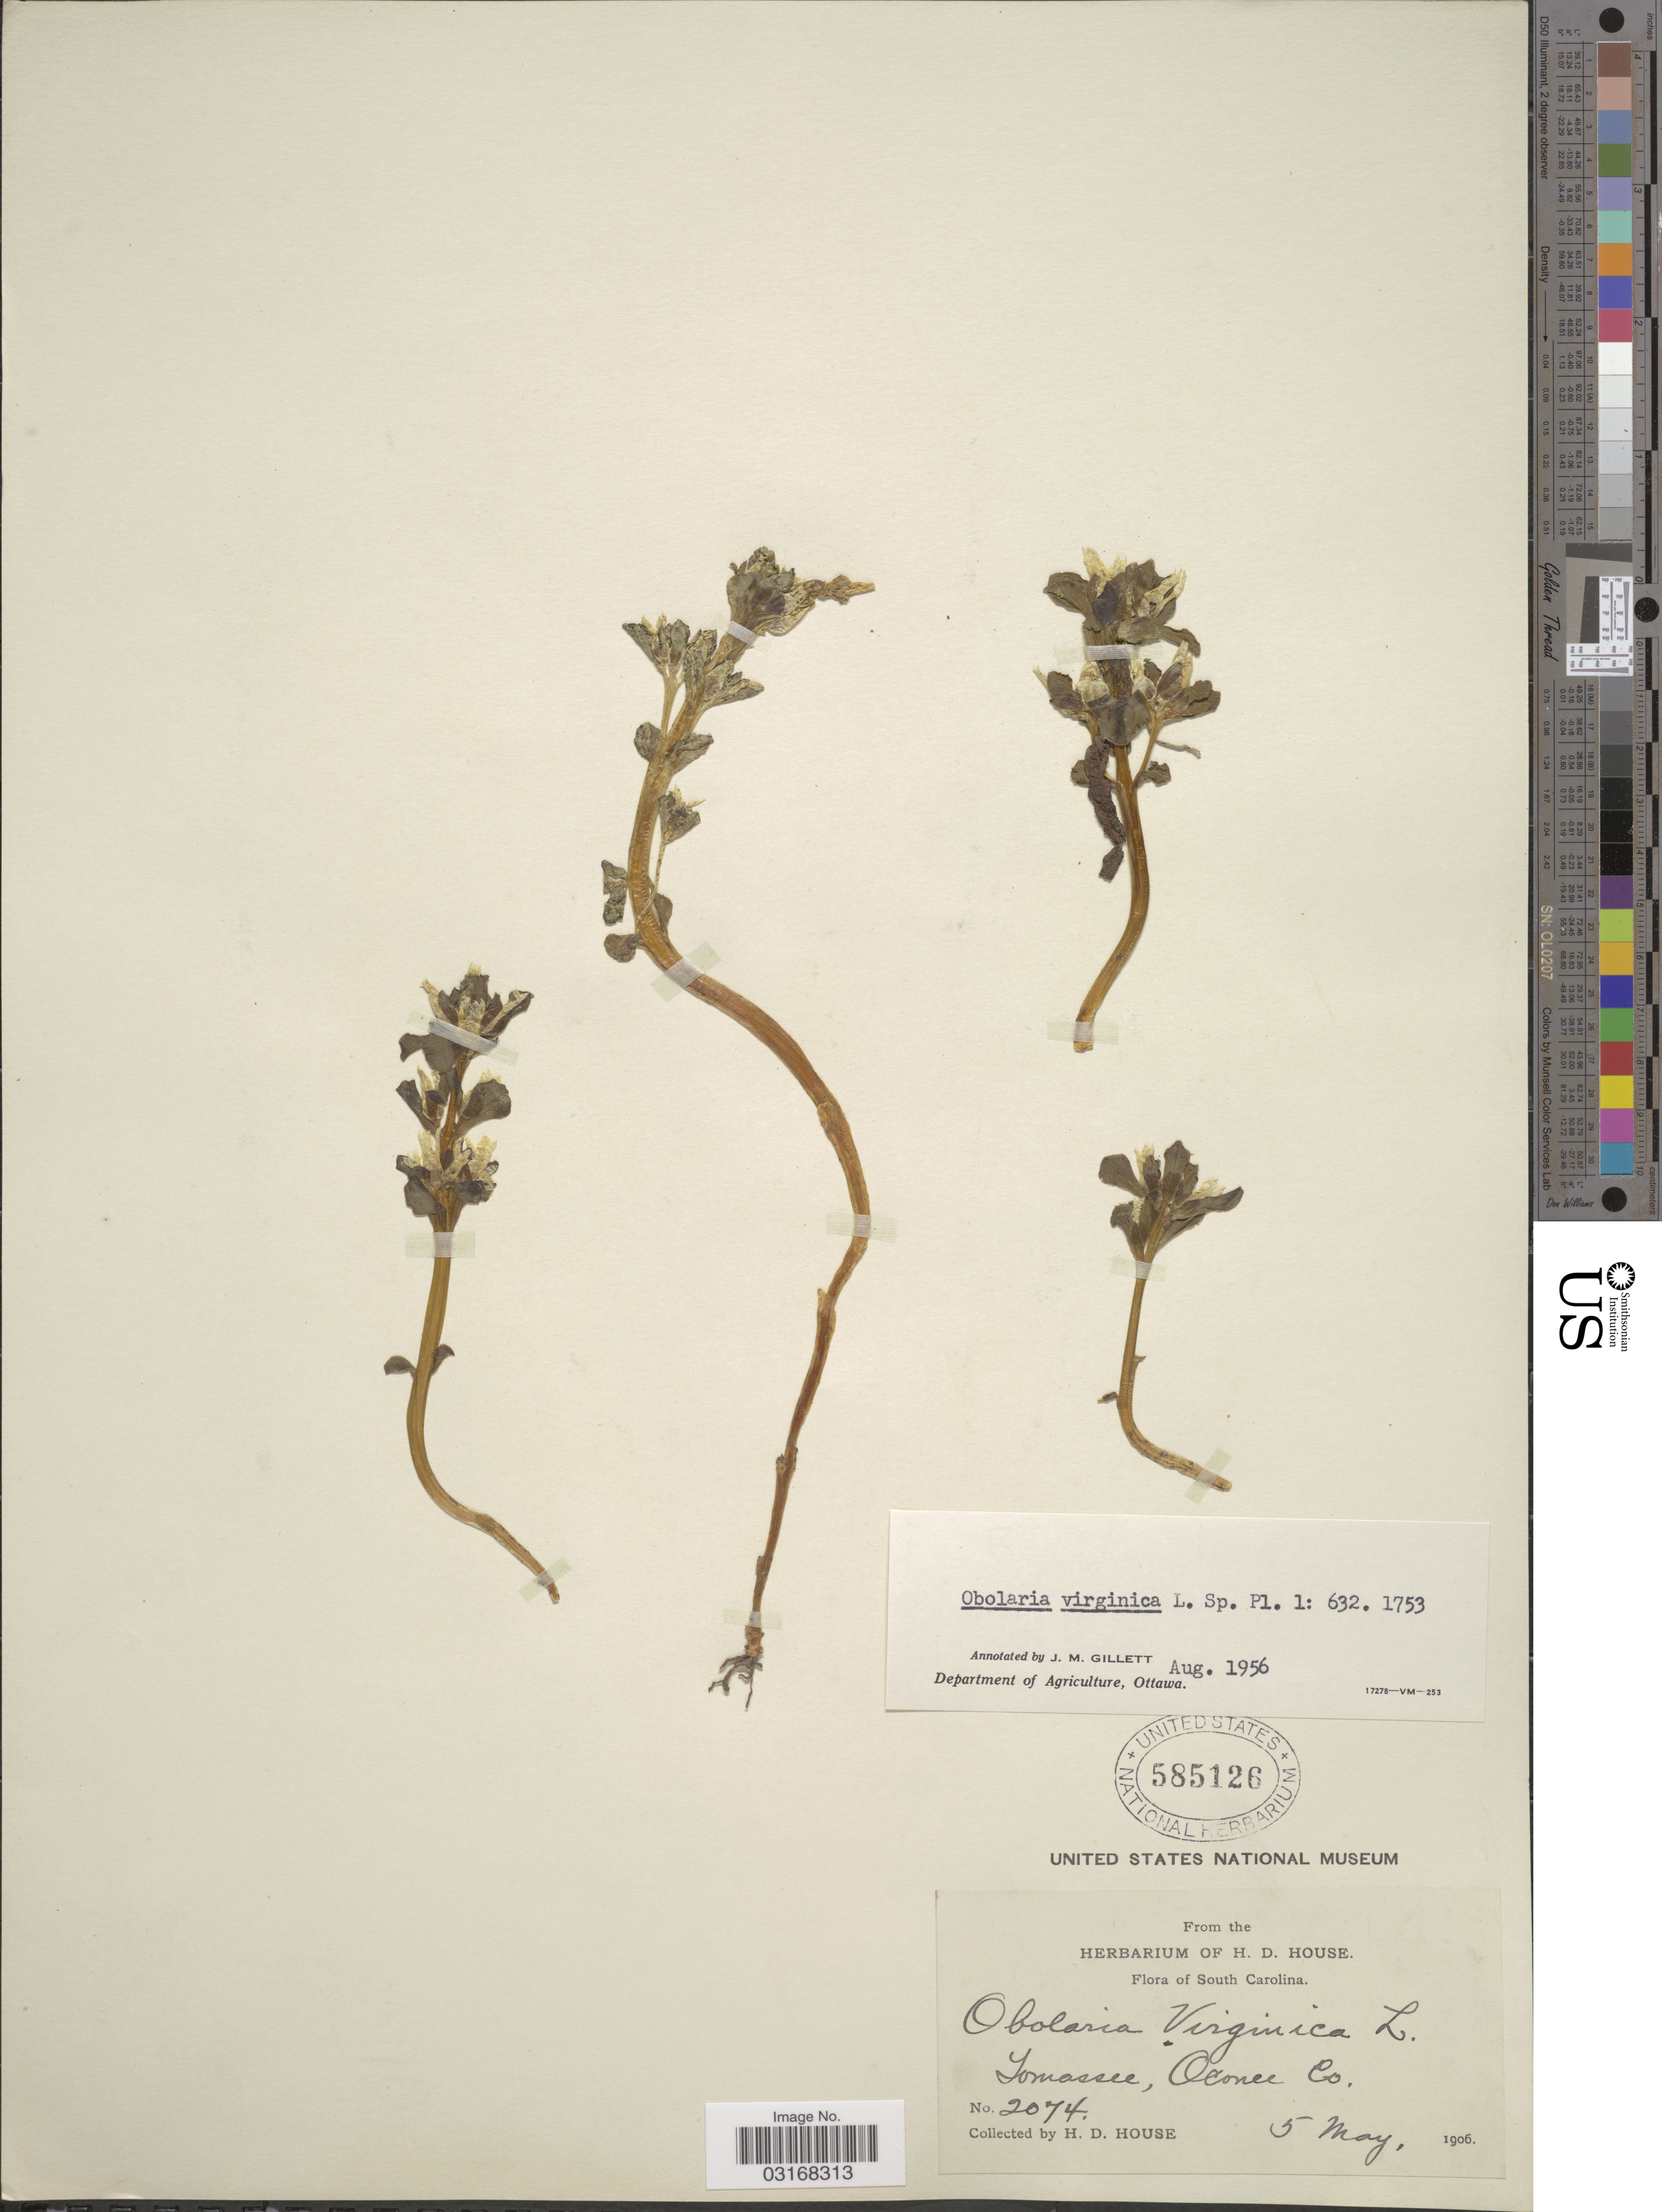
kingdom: Plantae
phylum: Tracheophyta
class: Magnoliopsida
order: Gentianales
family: Gentianaceae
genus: Obolaria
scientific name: Obolaria virginica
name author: L.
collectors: H. D. House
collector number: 2074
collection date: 1906-05-05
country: United States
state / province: South Carolina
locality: Tamassee, Oconee Co.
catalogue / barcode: US 585126